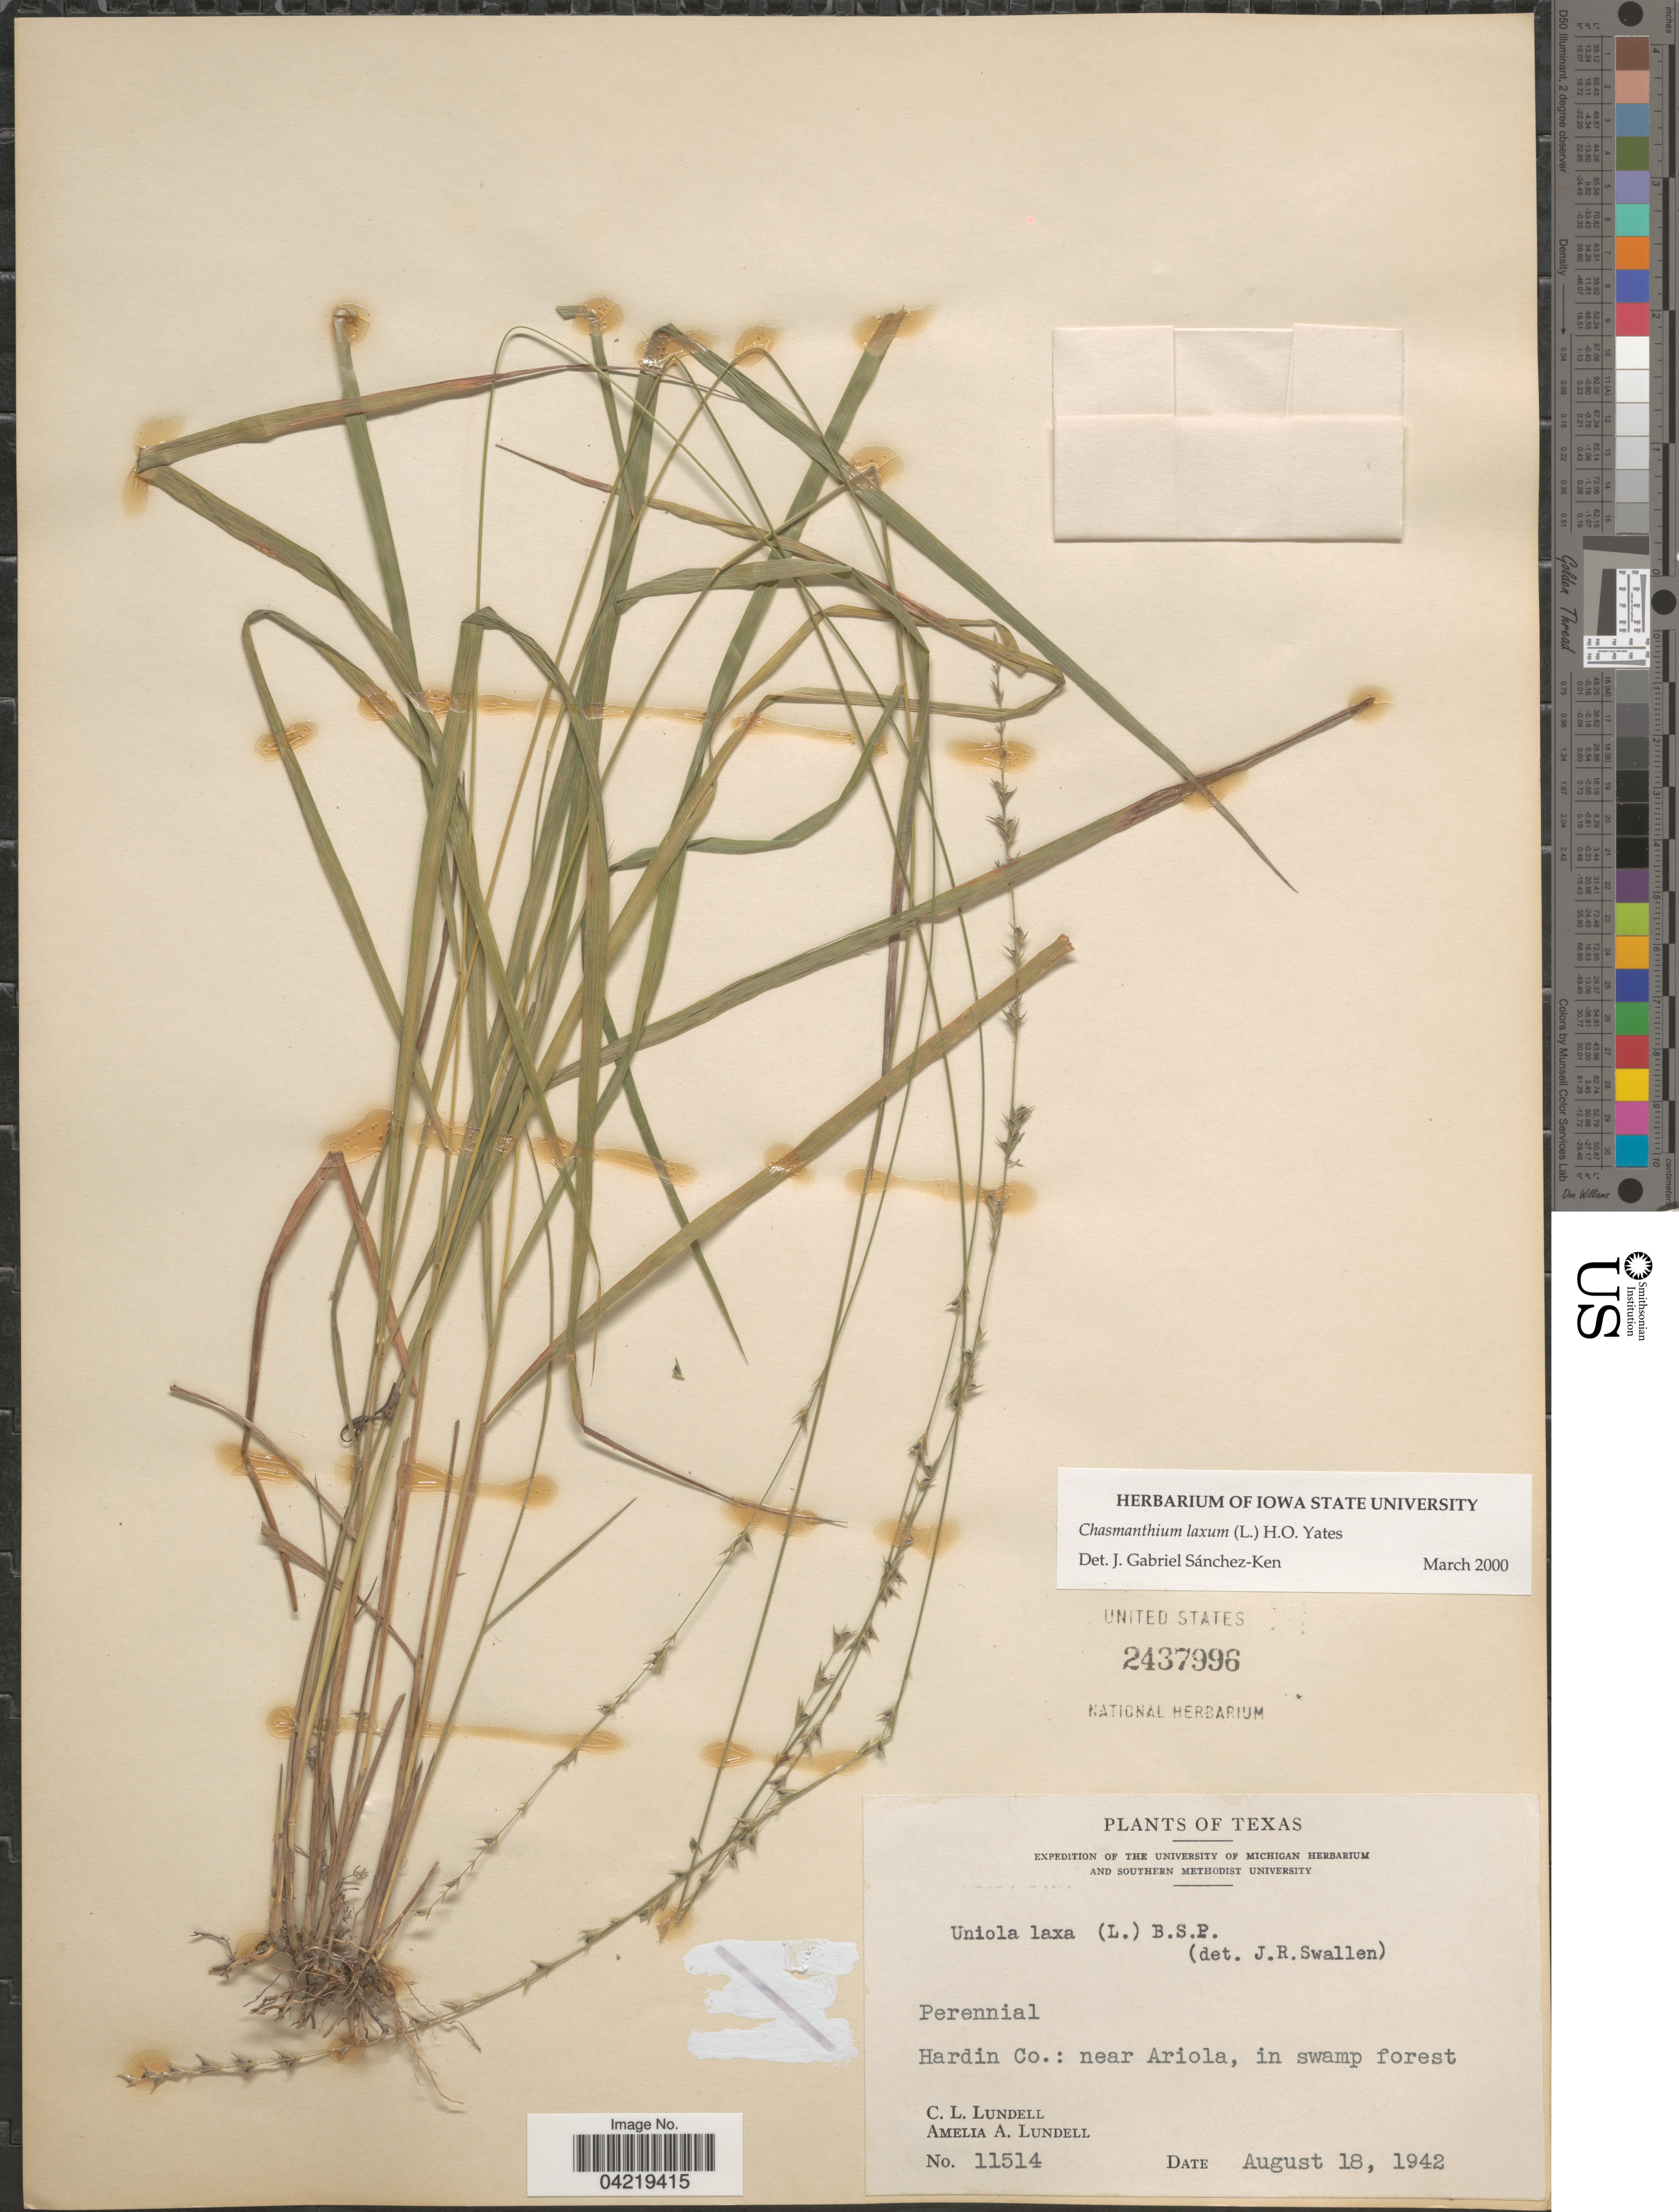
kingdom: Plantae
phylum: Tracheophyta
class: Liliopsida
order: Poales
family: Poaceae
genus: Chasmanthium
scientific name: Chasmanthium laxum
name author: (L.) H.O. Yates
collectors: C. L. Lundell & A. A. Lundell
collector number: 11514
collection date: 1942-08-18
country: United States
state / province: Texas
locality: Hardin Co.: near Ariola, in swamp forest.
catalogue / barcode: US 2437996